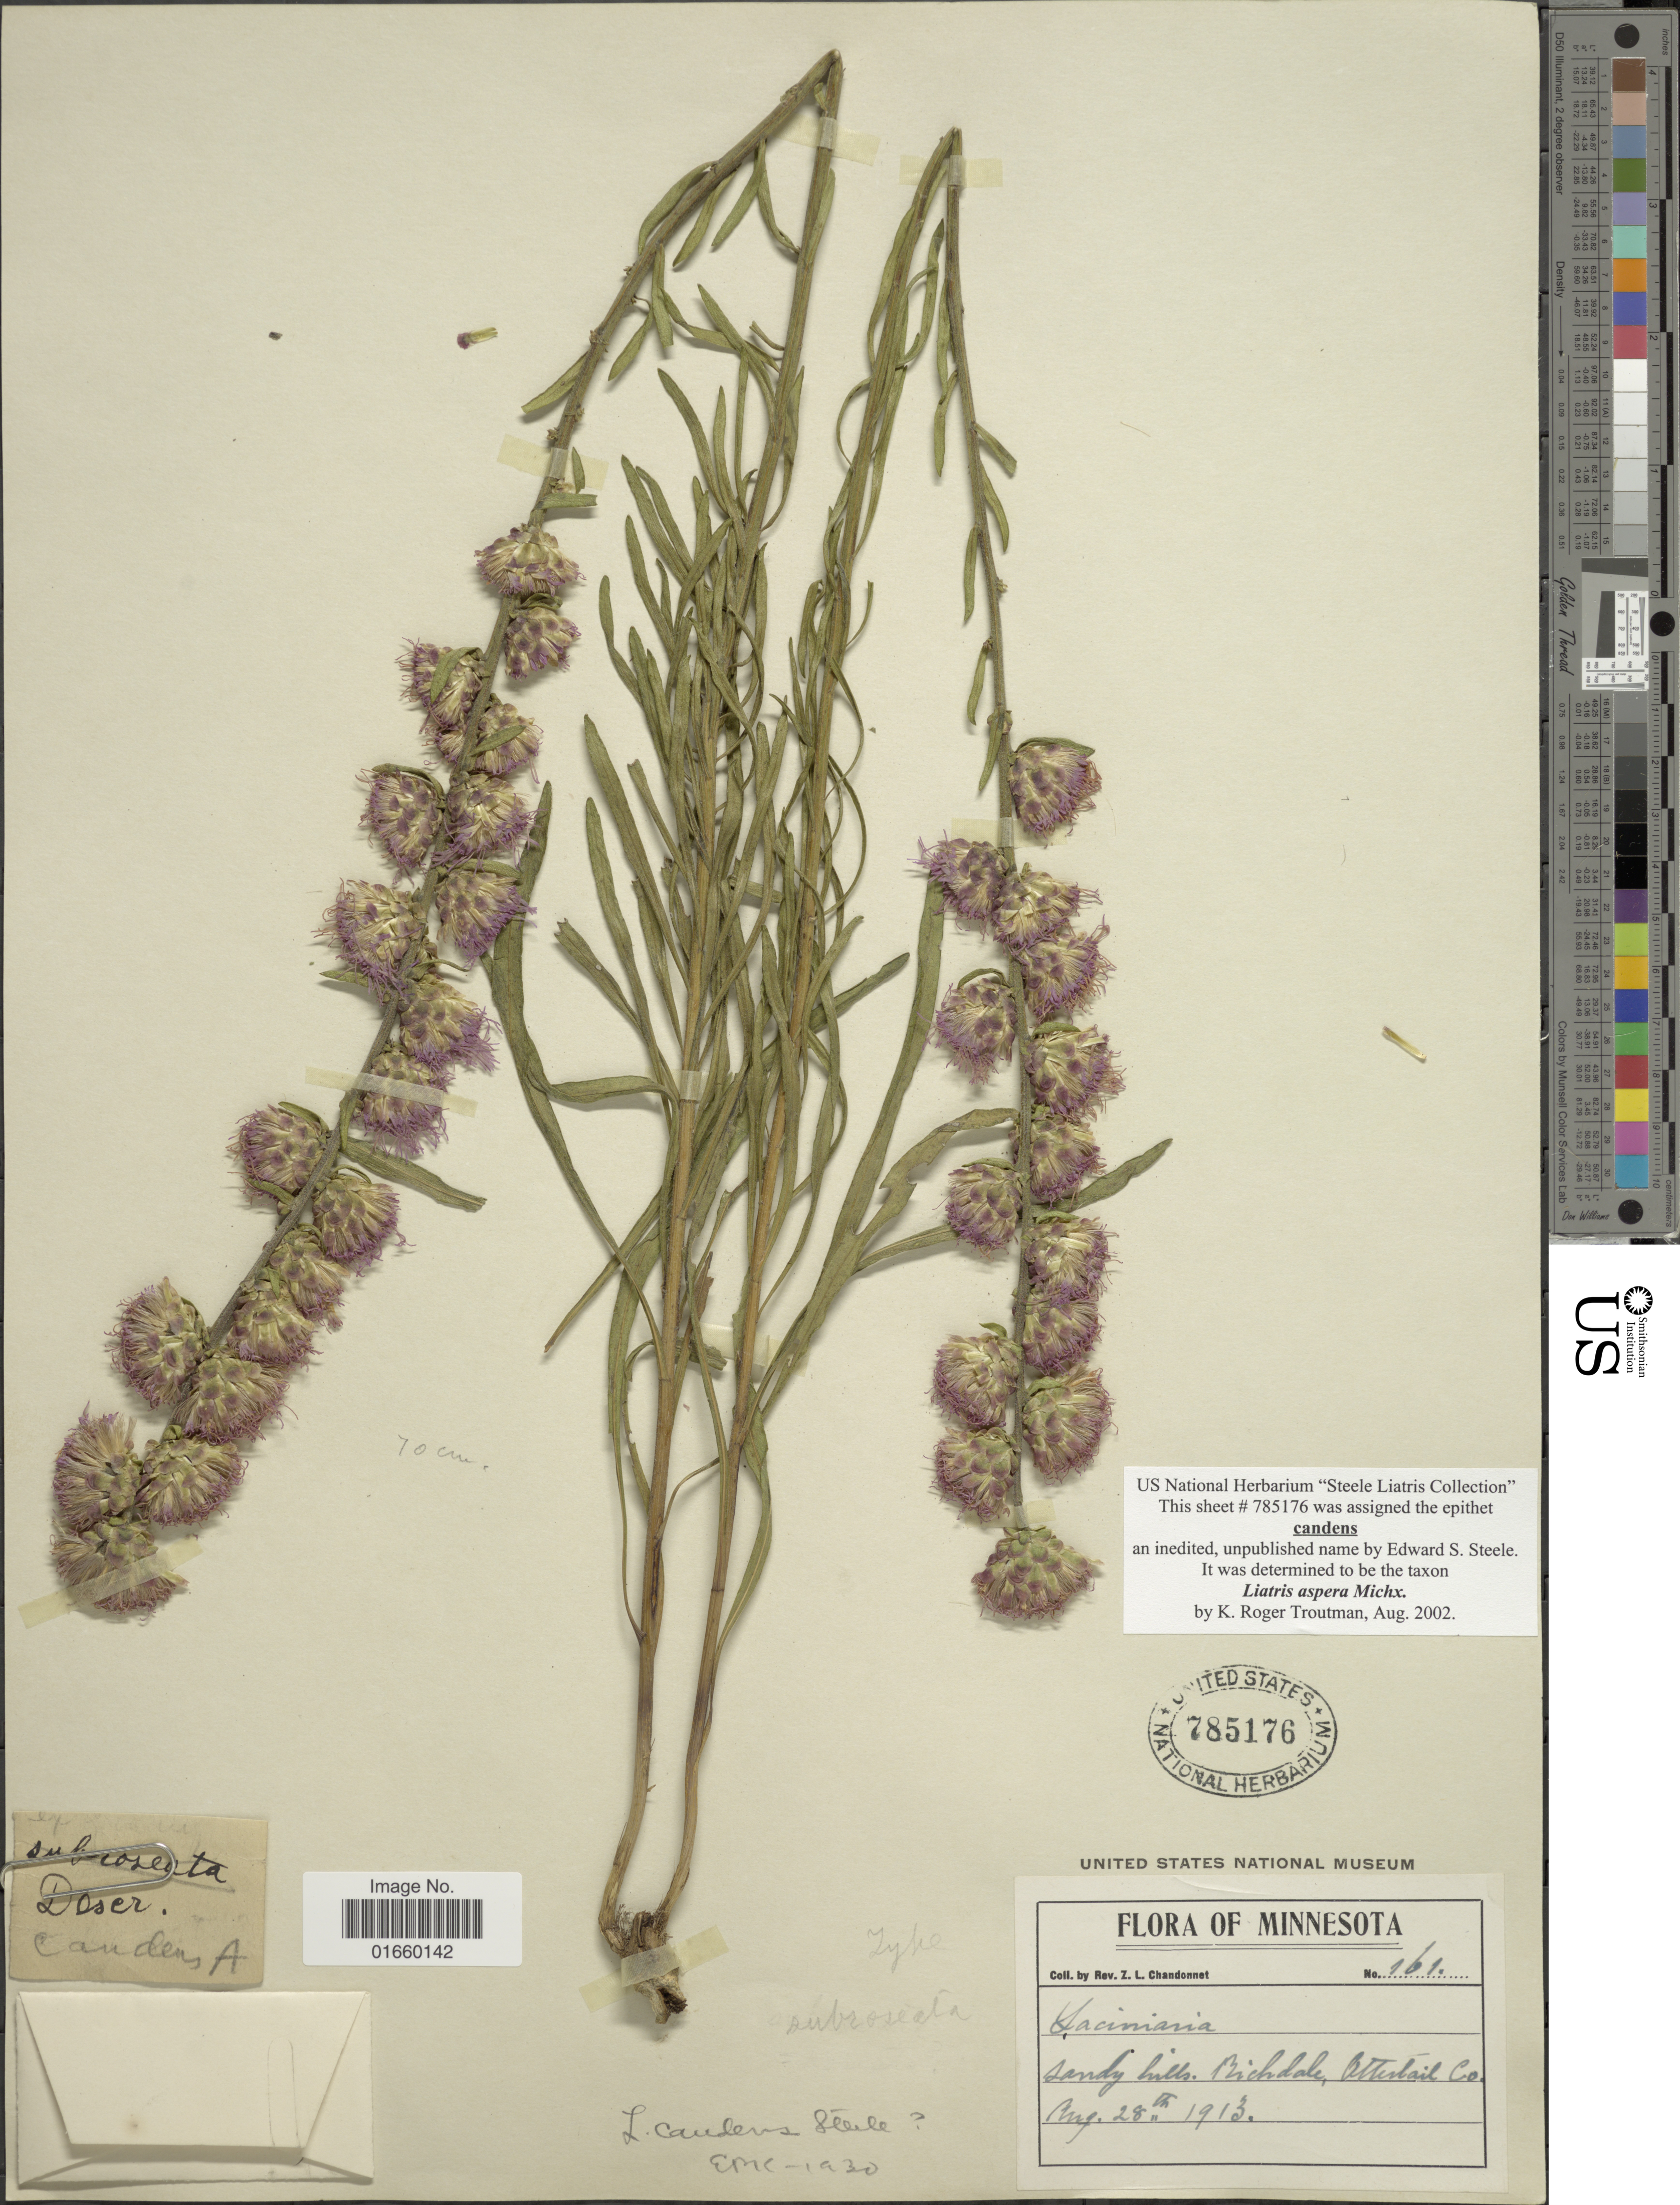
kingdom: Plantae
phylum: Tracheophyta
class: Magnoliopsida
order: Asterales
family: Asteraceae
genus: Liatris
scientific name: Liatris aspera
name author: Michx.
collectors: Z. Chandonnet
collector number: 161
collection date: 1913-08-28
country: United States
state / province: Minnesota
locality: Sandy hills, Richdale, Otter Tail Co.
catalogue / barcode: US 785176